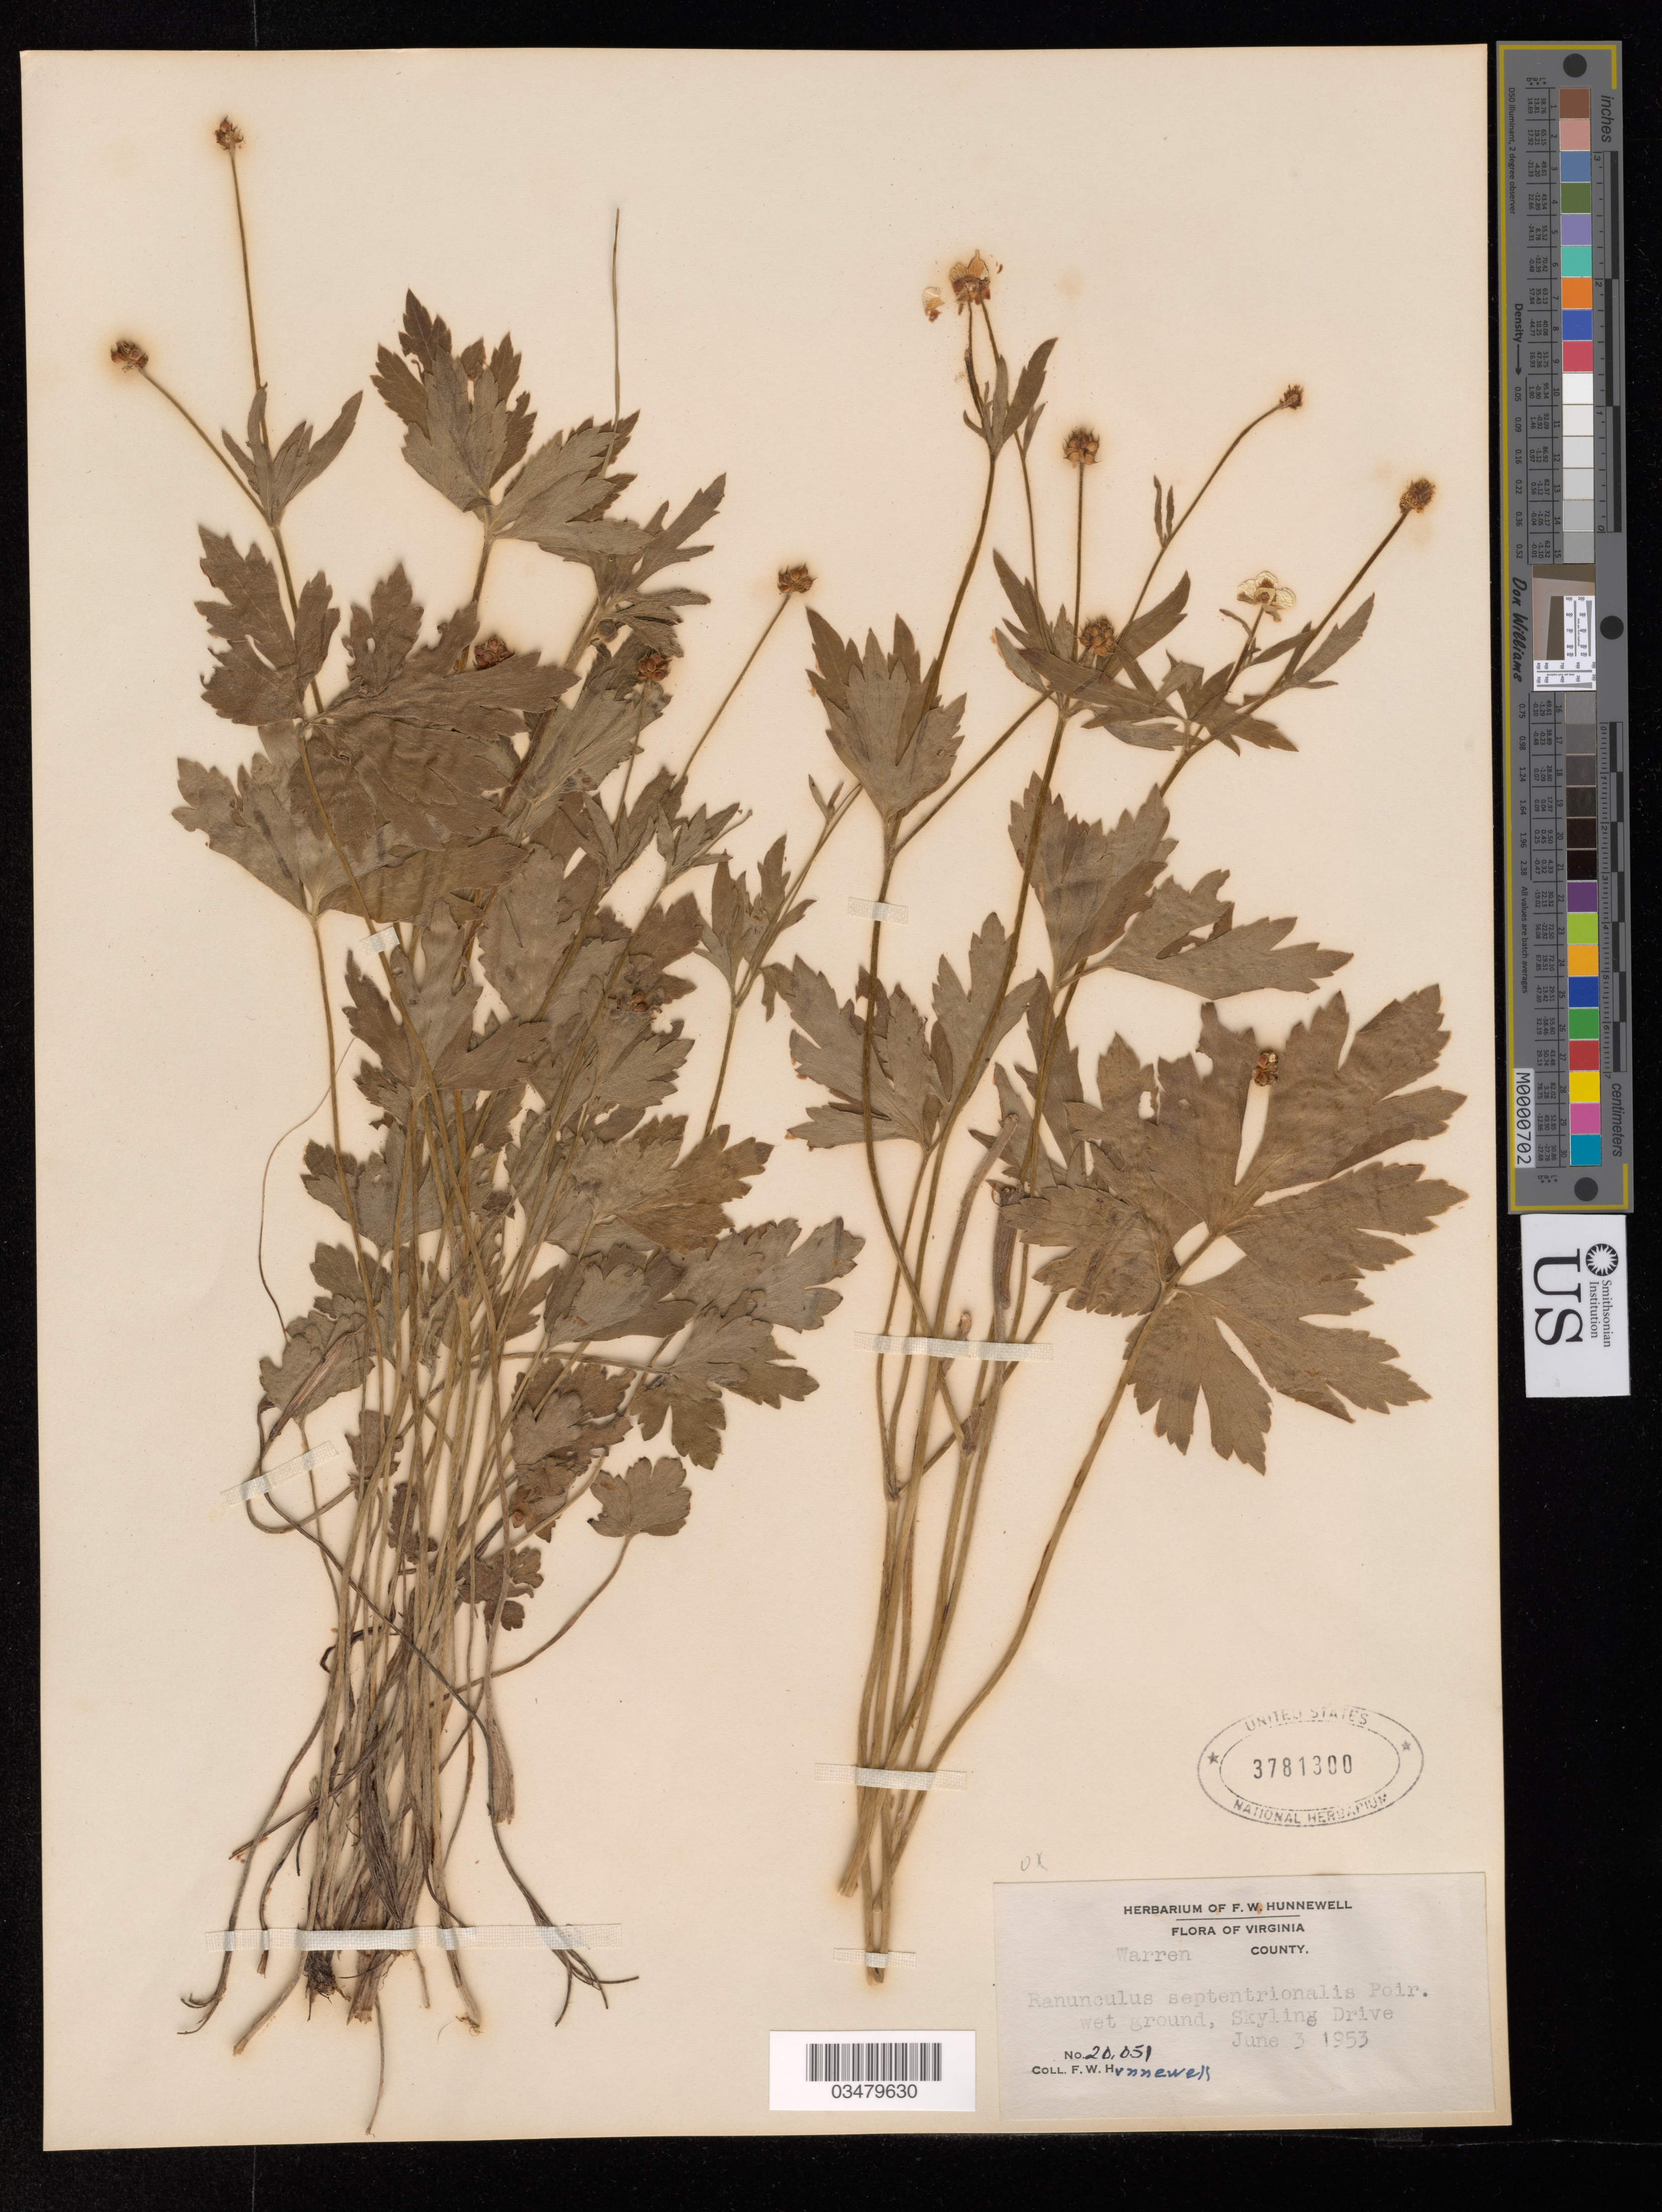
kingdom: Plantae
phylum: Tracheophyta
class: Magnoliopsida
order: Ranunculales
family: Ranunculaceae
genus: Ranunculus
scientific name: Ranunculus septentrionalis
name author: Poir.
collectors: F. Hunnewell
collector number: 20051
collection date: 1953-06-03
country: United States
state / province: Virginia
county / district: Warren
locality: Skyline Drive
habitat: Wet ground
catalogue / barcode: US 3781300